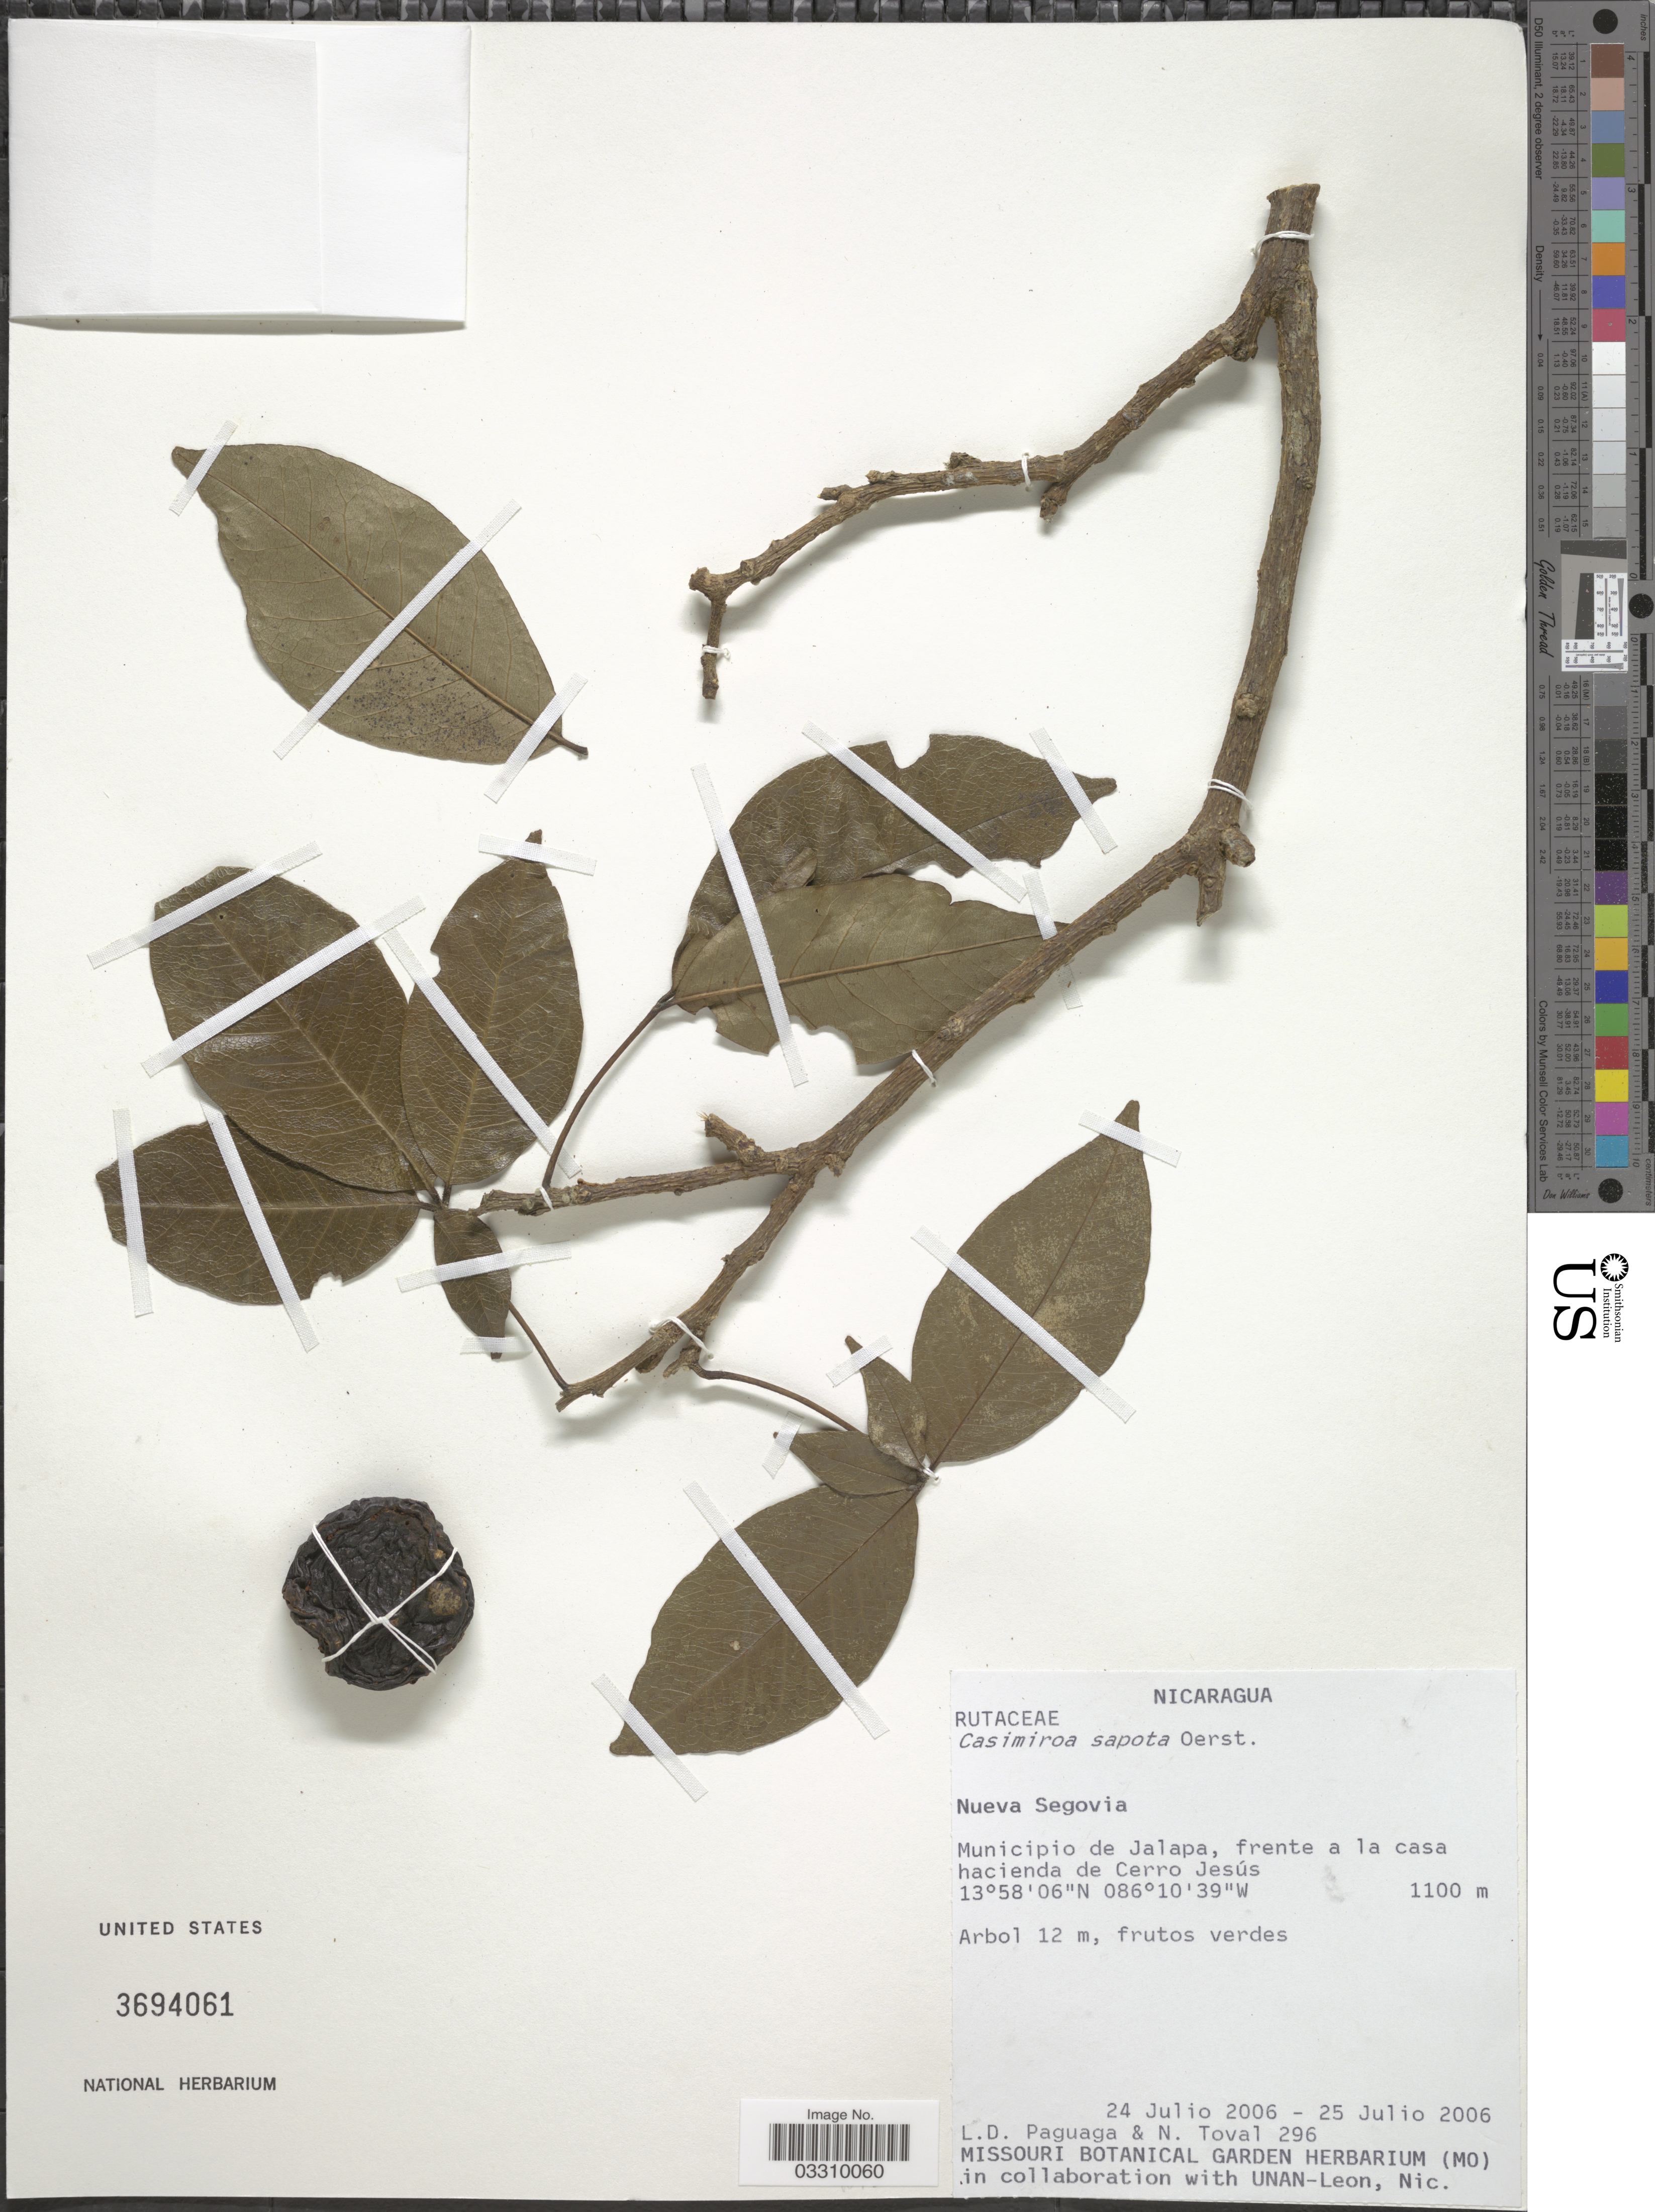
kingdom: Plantae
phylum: Tracheophyta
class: Magnoliopsida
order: Sapindales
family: Rutaceae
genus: Casimiroa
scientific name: Casimiroa sapota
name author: Oerst.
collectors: L. Paguaga & N. Toval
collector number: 296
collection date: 2006-07-24/2006-07-25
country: Nicaragua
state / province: Nueva Segovia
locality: Municipio de Jalapa, frente a la casa hacienda de Cerro Jesús.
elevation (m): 1100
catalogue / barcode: US 3694061